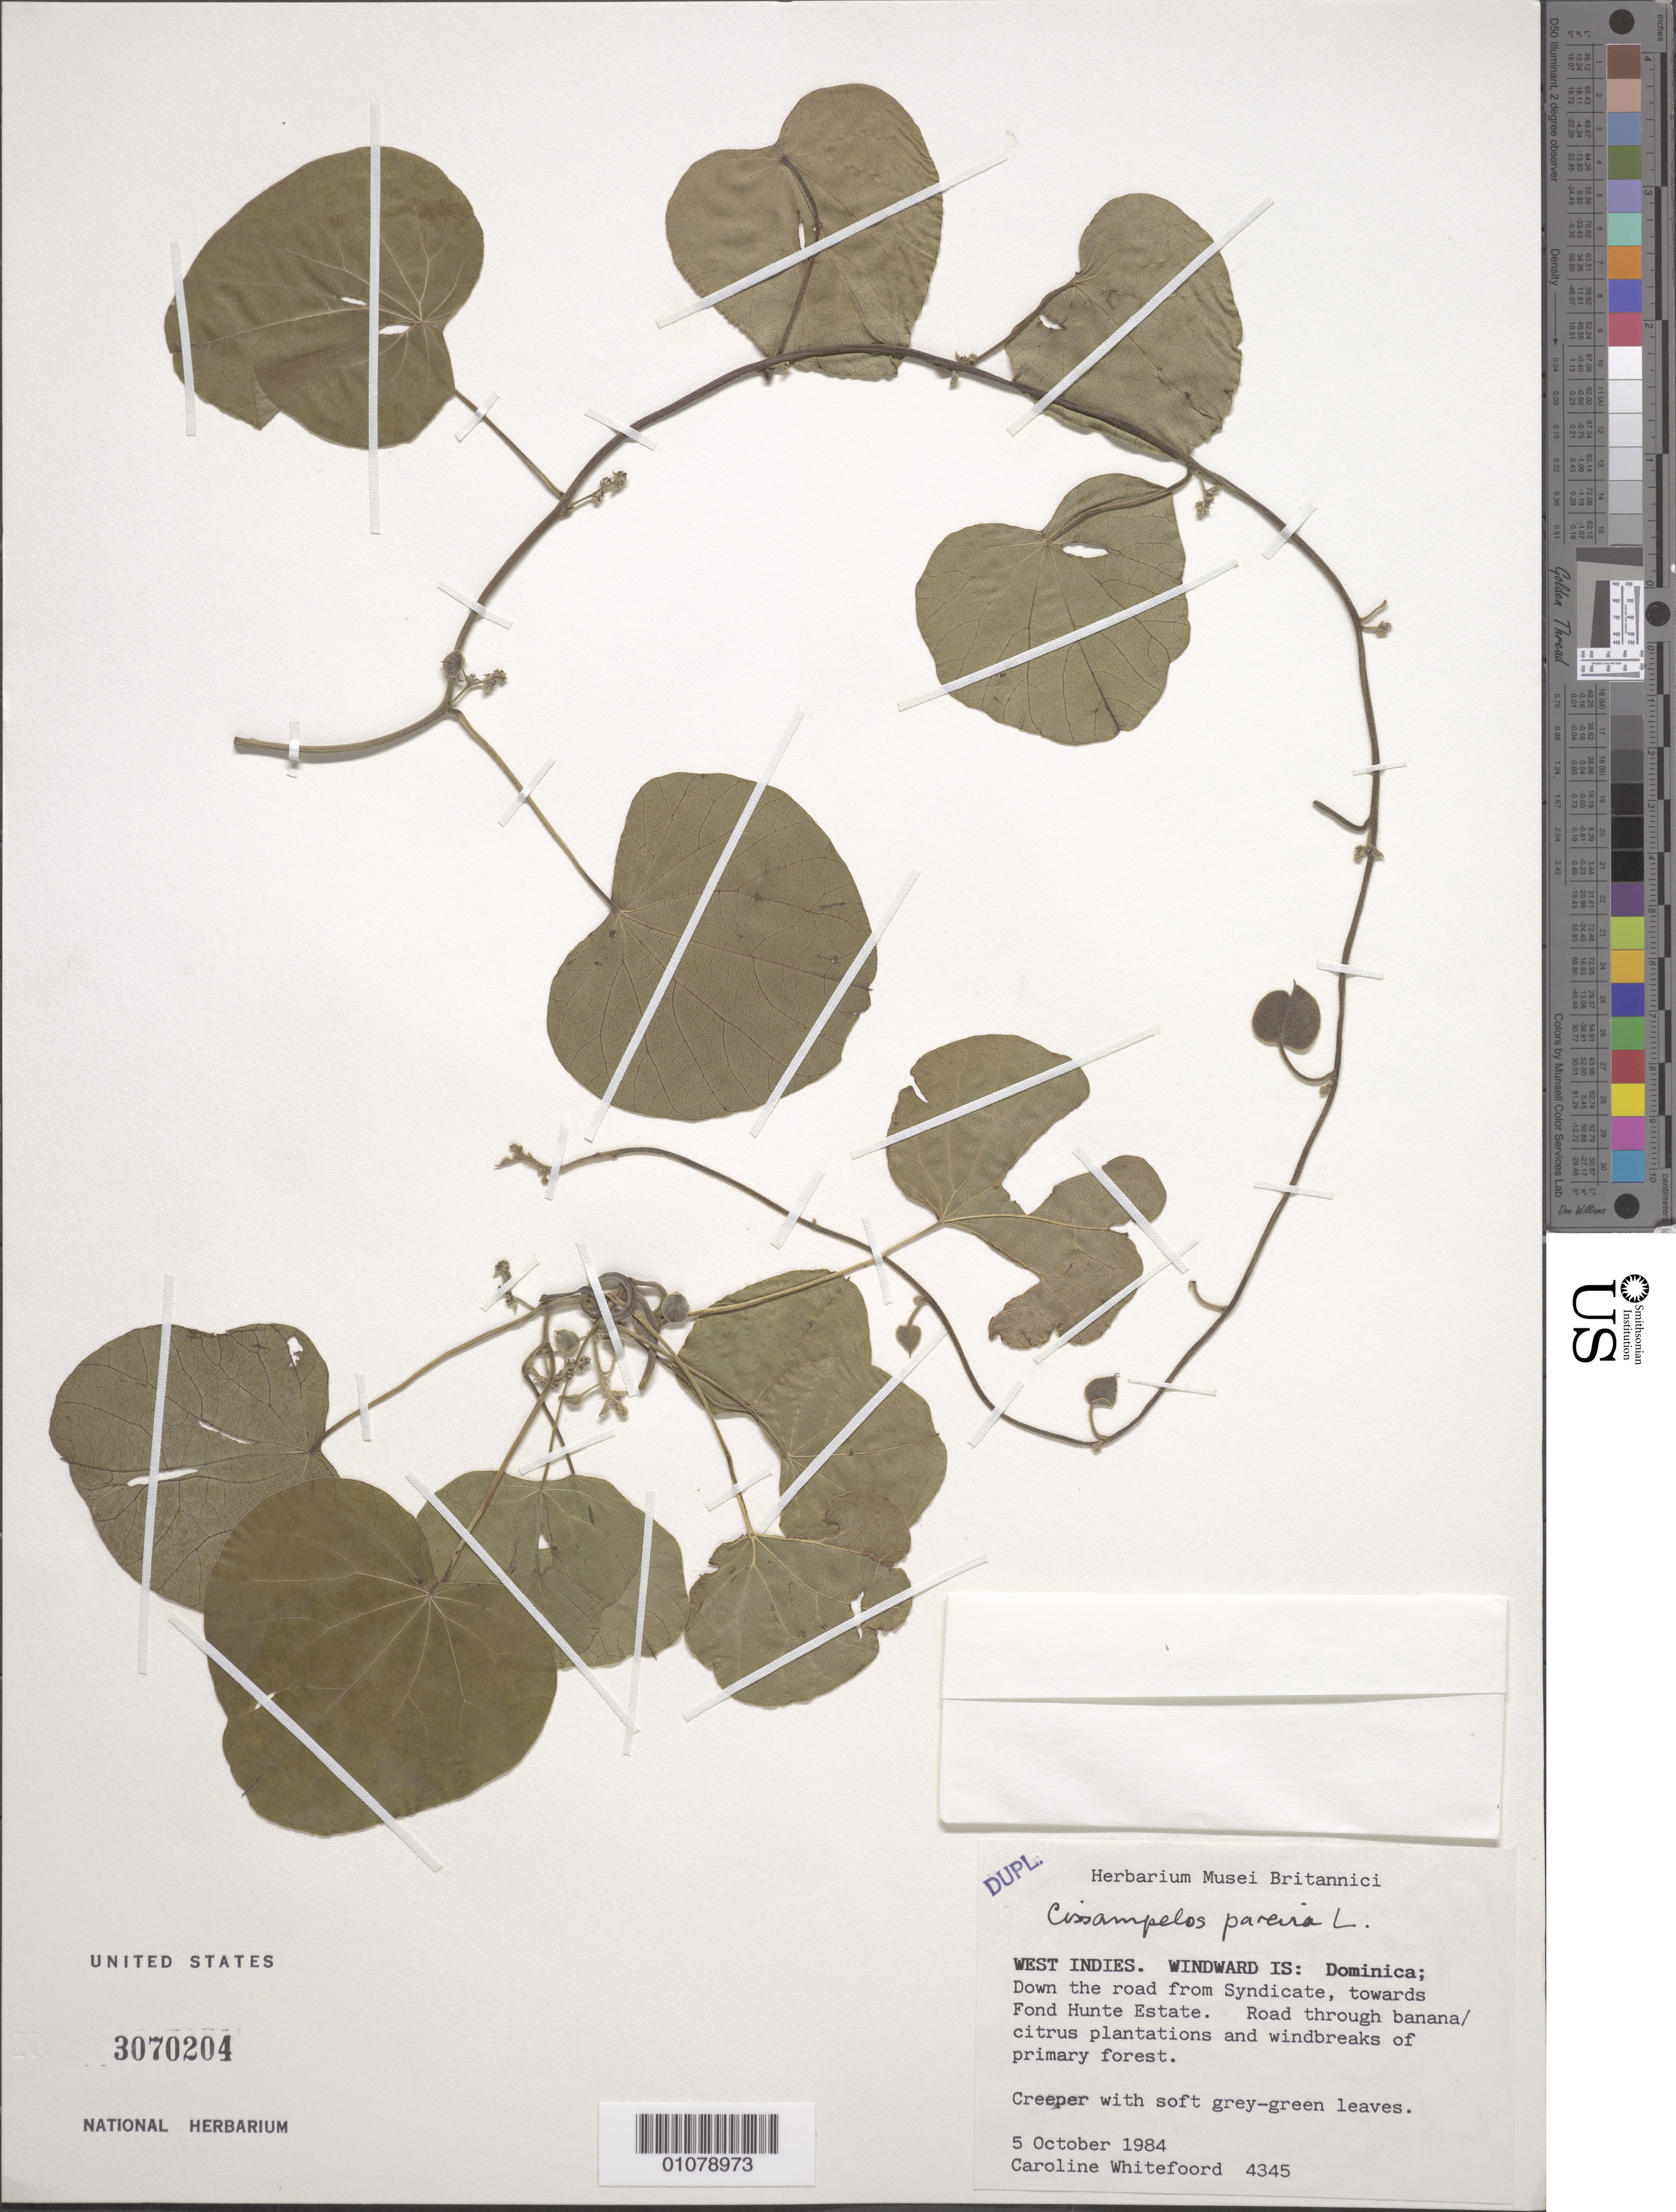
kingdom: Plantae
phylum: Tracheophyta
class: Magnoliopsida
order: Ranunculales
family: Menispermaceae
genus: Cissampelos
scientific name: Cissampelos pareira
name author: L.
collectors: C. Whitefoord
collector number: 4345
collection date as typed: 05 Oct 1984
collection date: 1984-10-05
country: Dominica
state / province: St. Peter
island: Dominica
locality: Down the road from Syndicate, towards Fond Hunte Estate.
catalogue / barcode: US 3070204